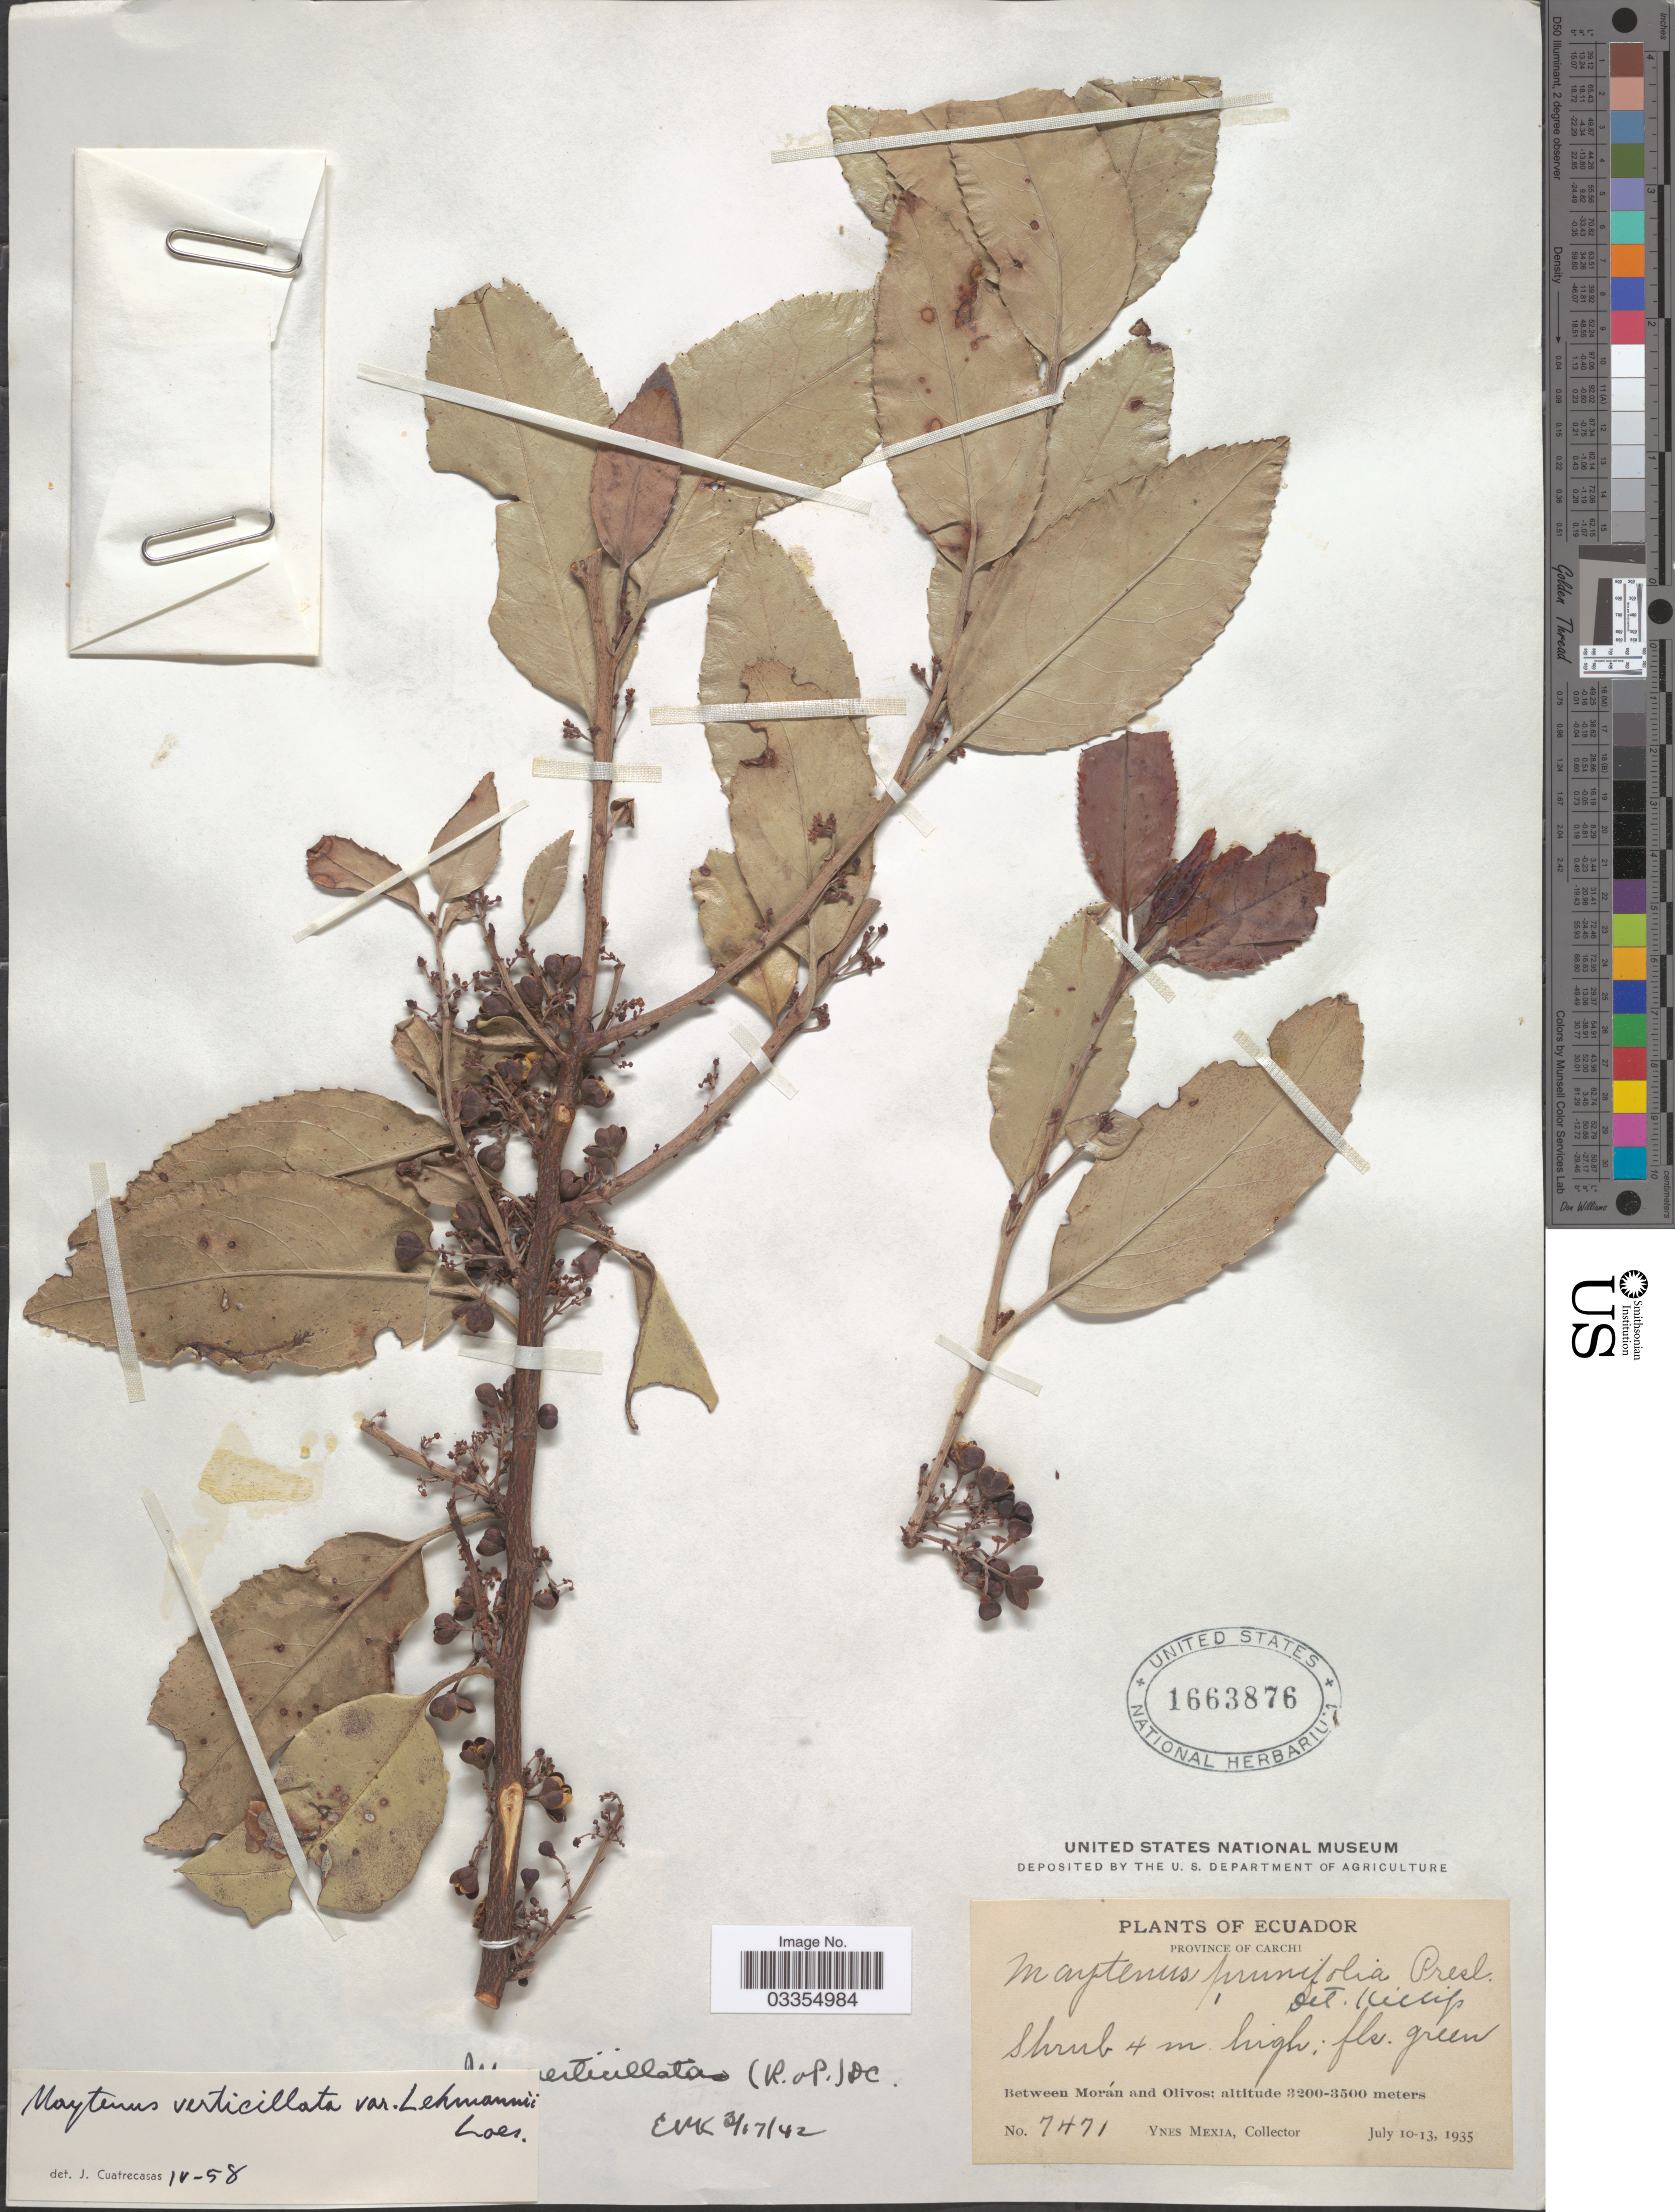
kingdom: Plantae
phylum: Tracheophyta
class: Magnoliopsida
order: Celastrales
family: Celastraceae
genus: Maytenus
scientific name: Maytenus verticillata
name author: (Ruiz & Pav.) DC.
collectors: Y. Mexia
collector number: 7471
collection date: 1935-07-10/1935-07-13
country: Ecuador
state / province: Carchi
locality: Between Morán and Olivos.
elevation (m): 3200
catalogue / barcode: US 1663876